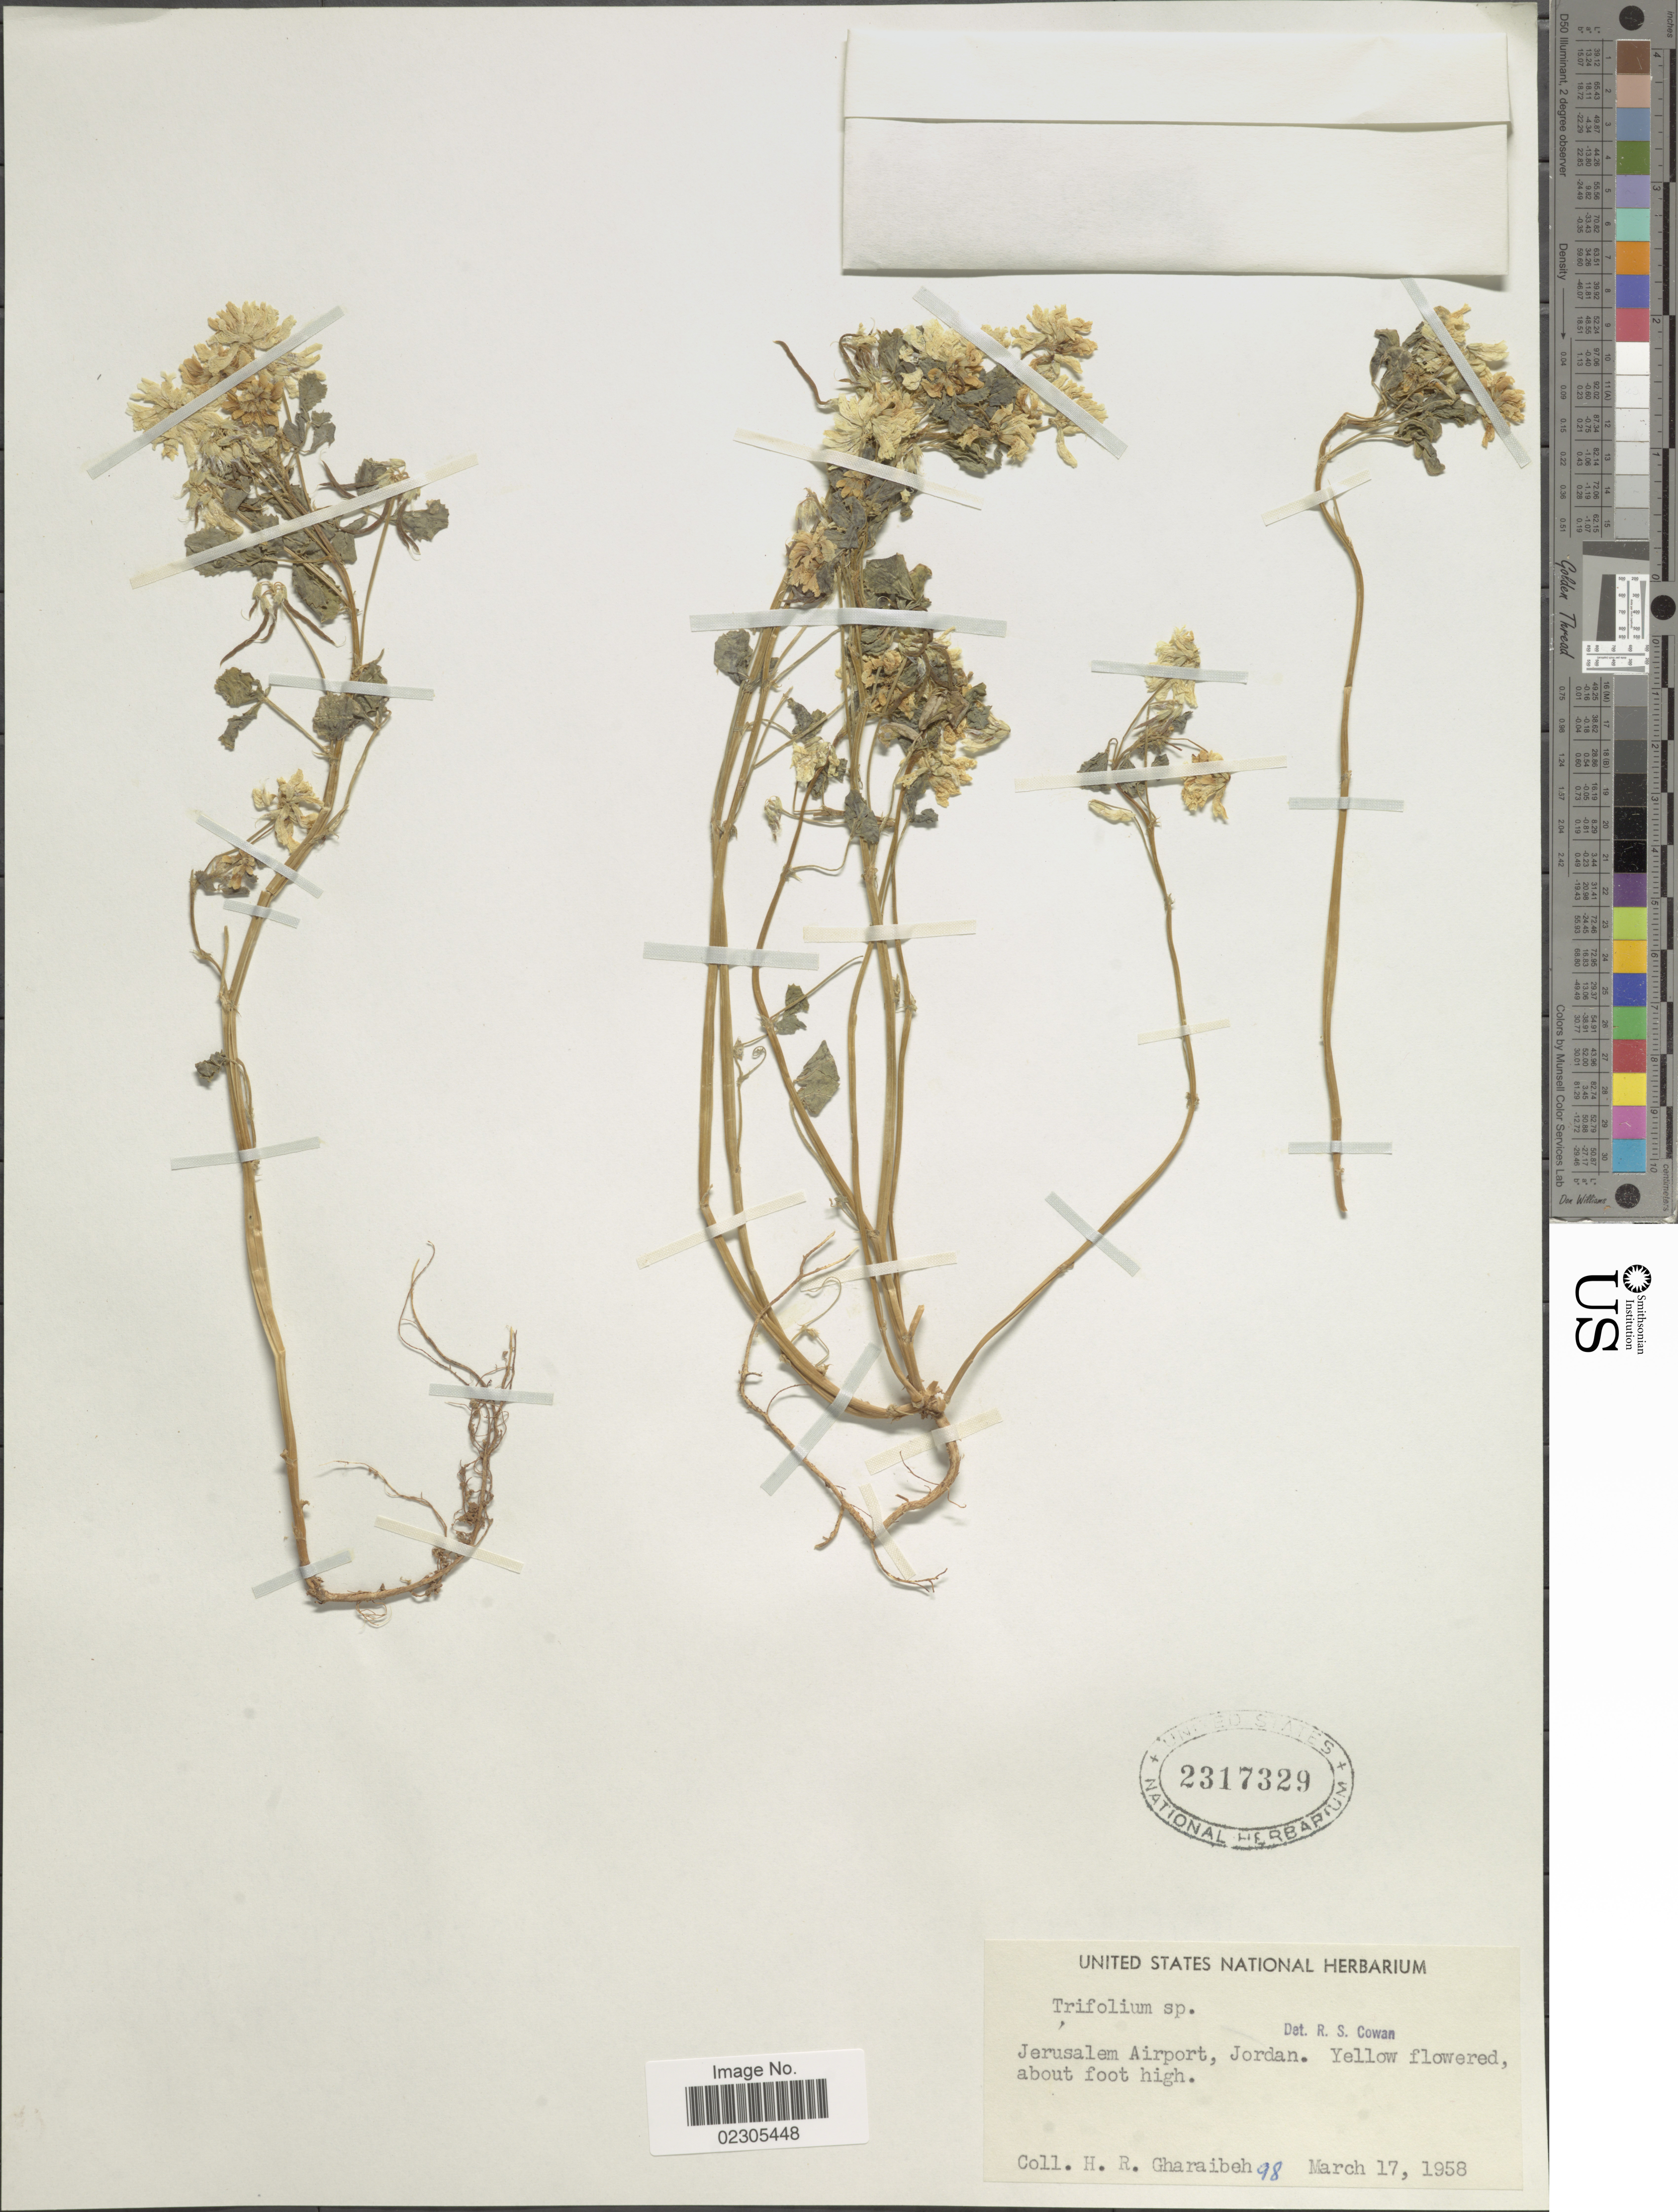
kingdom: Plantae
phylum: Tracheophyta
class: Magnoliopsida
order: Fabales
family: Fabaceae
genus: Trifolium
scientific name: Trifolium sp.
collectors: H. Gharaibeh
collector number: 98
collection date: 1958-03-17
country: Israel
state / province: Jerusalem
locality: Jerusalem Airport, Jordan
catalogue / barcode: US 2317329